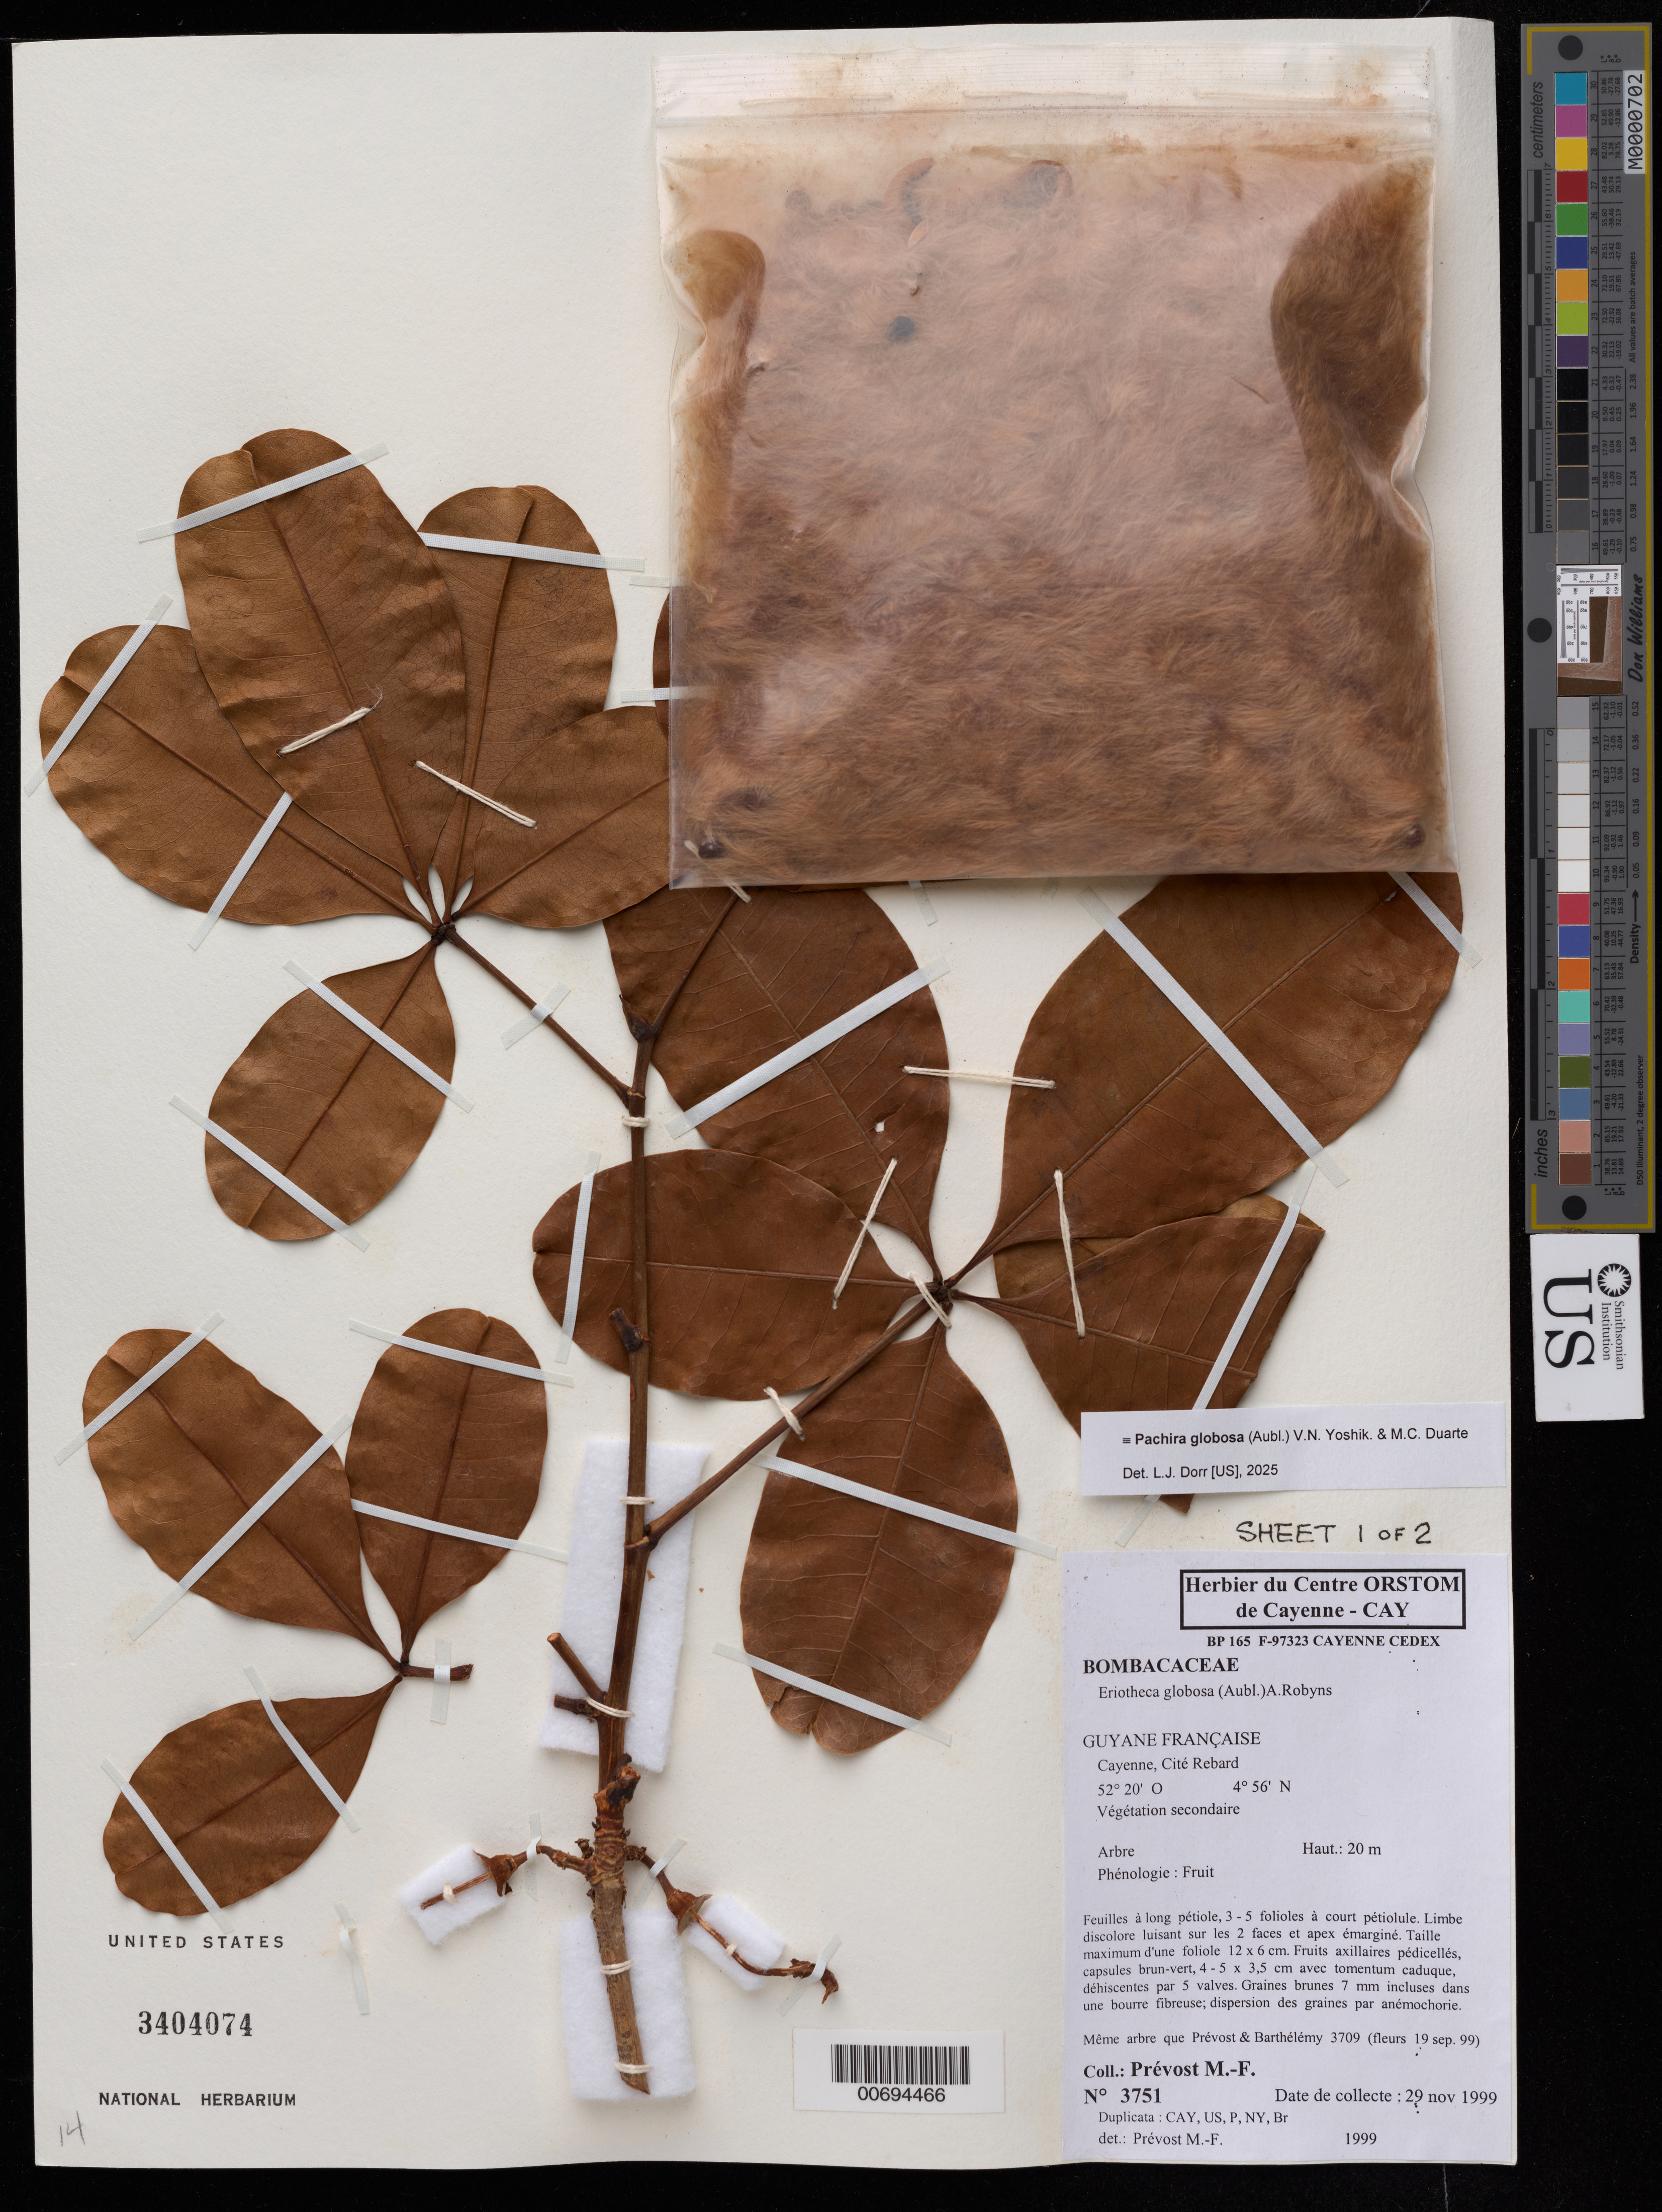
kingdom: Plantae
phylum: Tracheophyta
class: Magnoliopsida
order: Malvales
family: Malvaceae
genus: Pachira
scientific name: Pachira globosa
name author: (Aubl.) V.N. Yoshik. & M.C. Duarte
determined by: Dorr, Laurence J., Curator (BOT), Smithsonian Institution - National Museum of Natural History (UNITED STATES)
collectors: M.-F. Prévost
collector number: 3751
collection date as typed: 29-Nov-99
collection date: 1999-11-29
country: French Guiana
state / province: Cayenne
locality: Cayenne, Cité Rebard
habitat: Secondary vegetation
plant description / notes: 1 of 2 sheets Sheet 2: USNM 3404075; BC 00694467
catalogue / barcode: US 3404074